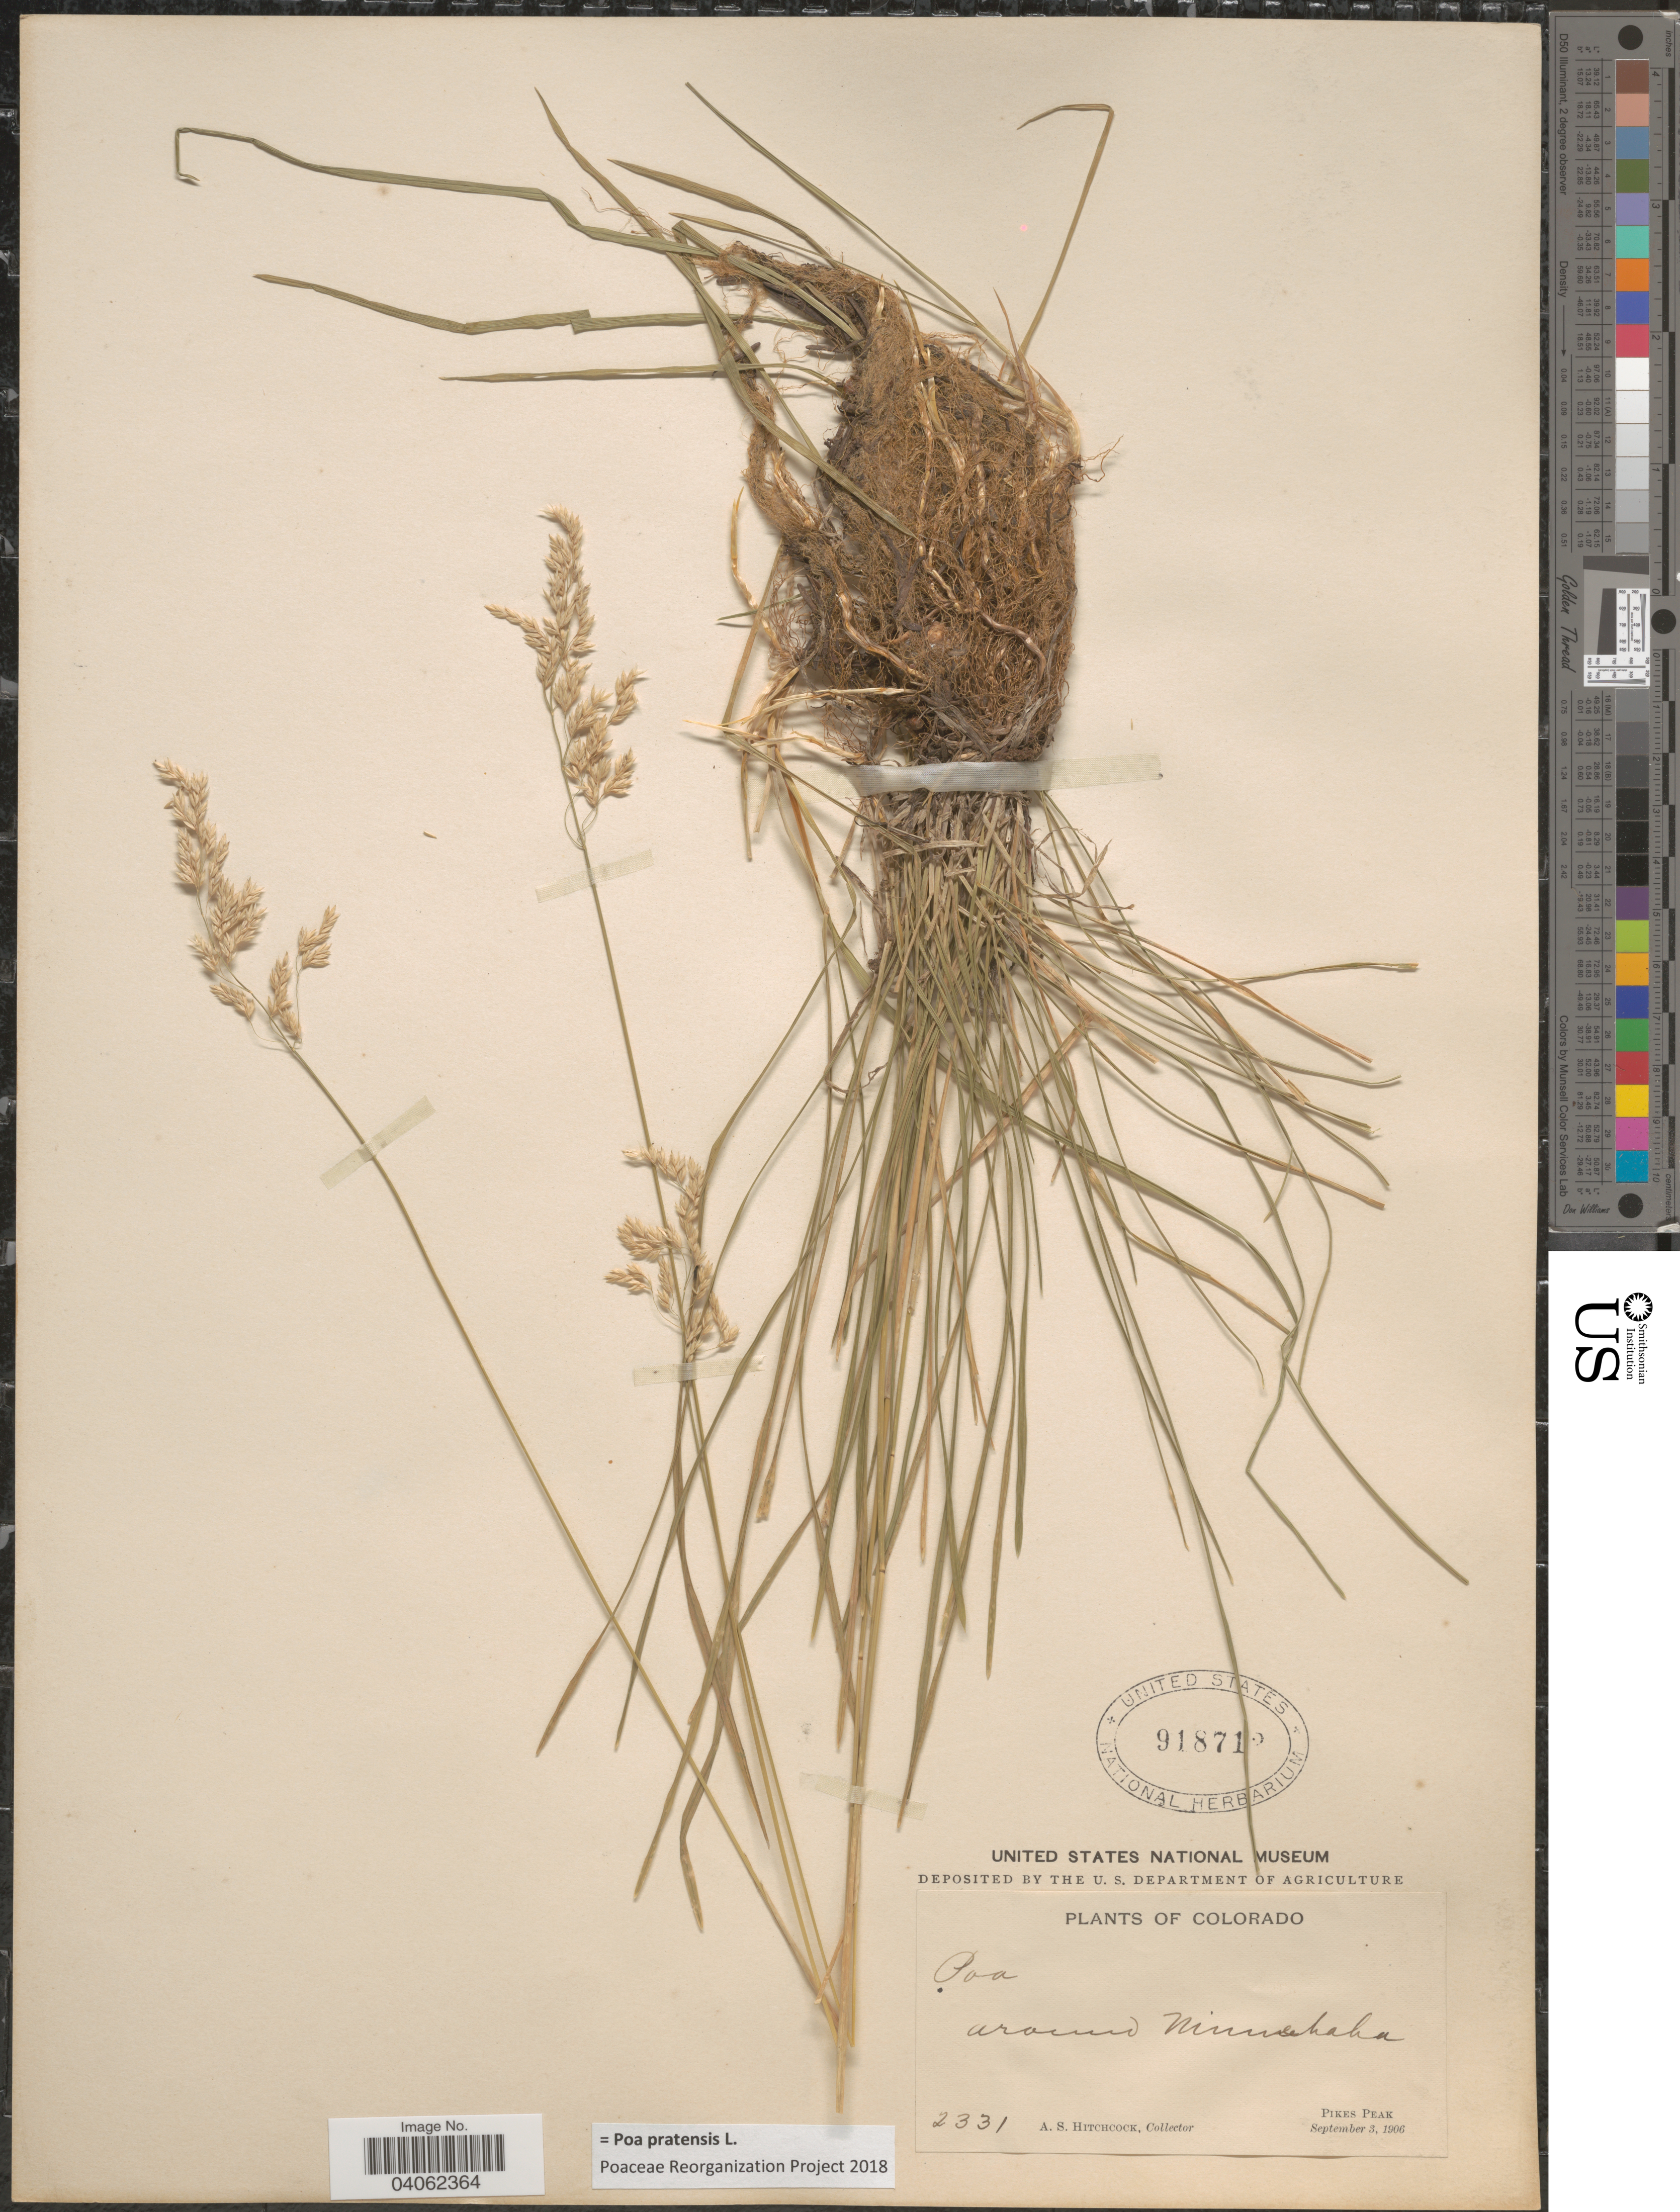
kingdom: Plantae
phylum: Tracheophyta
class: Liliopsida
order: Poales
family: Poaceae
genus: Poa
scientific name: Poa pratensis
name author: L.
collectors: A. S. Hitchcock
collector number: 2331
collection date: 1906-09-03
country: United States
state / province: Colorado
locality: Aroung Minnehaha. Pikes Peak.